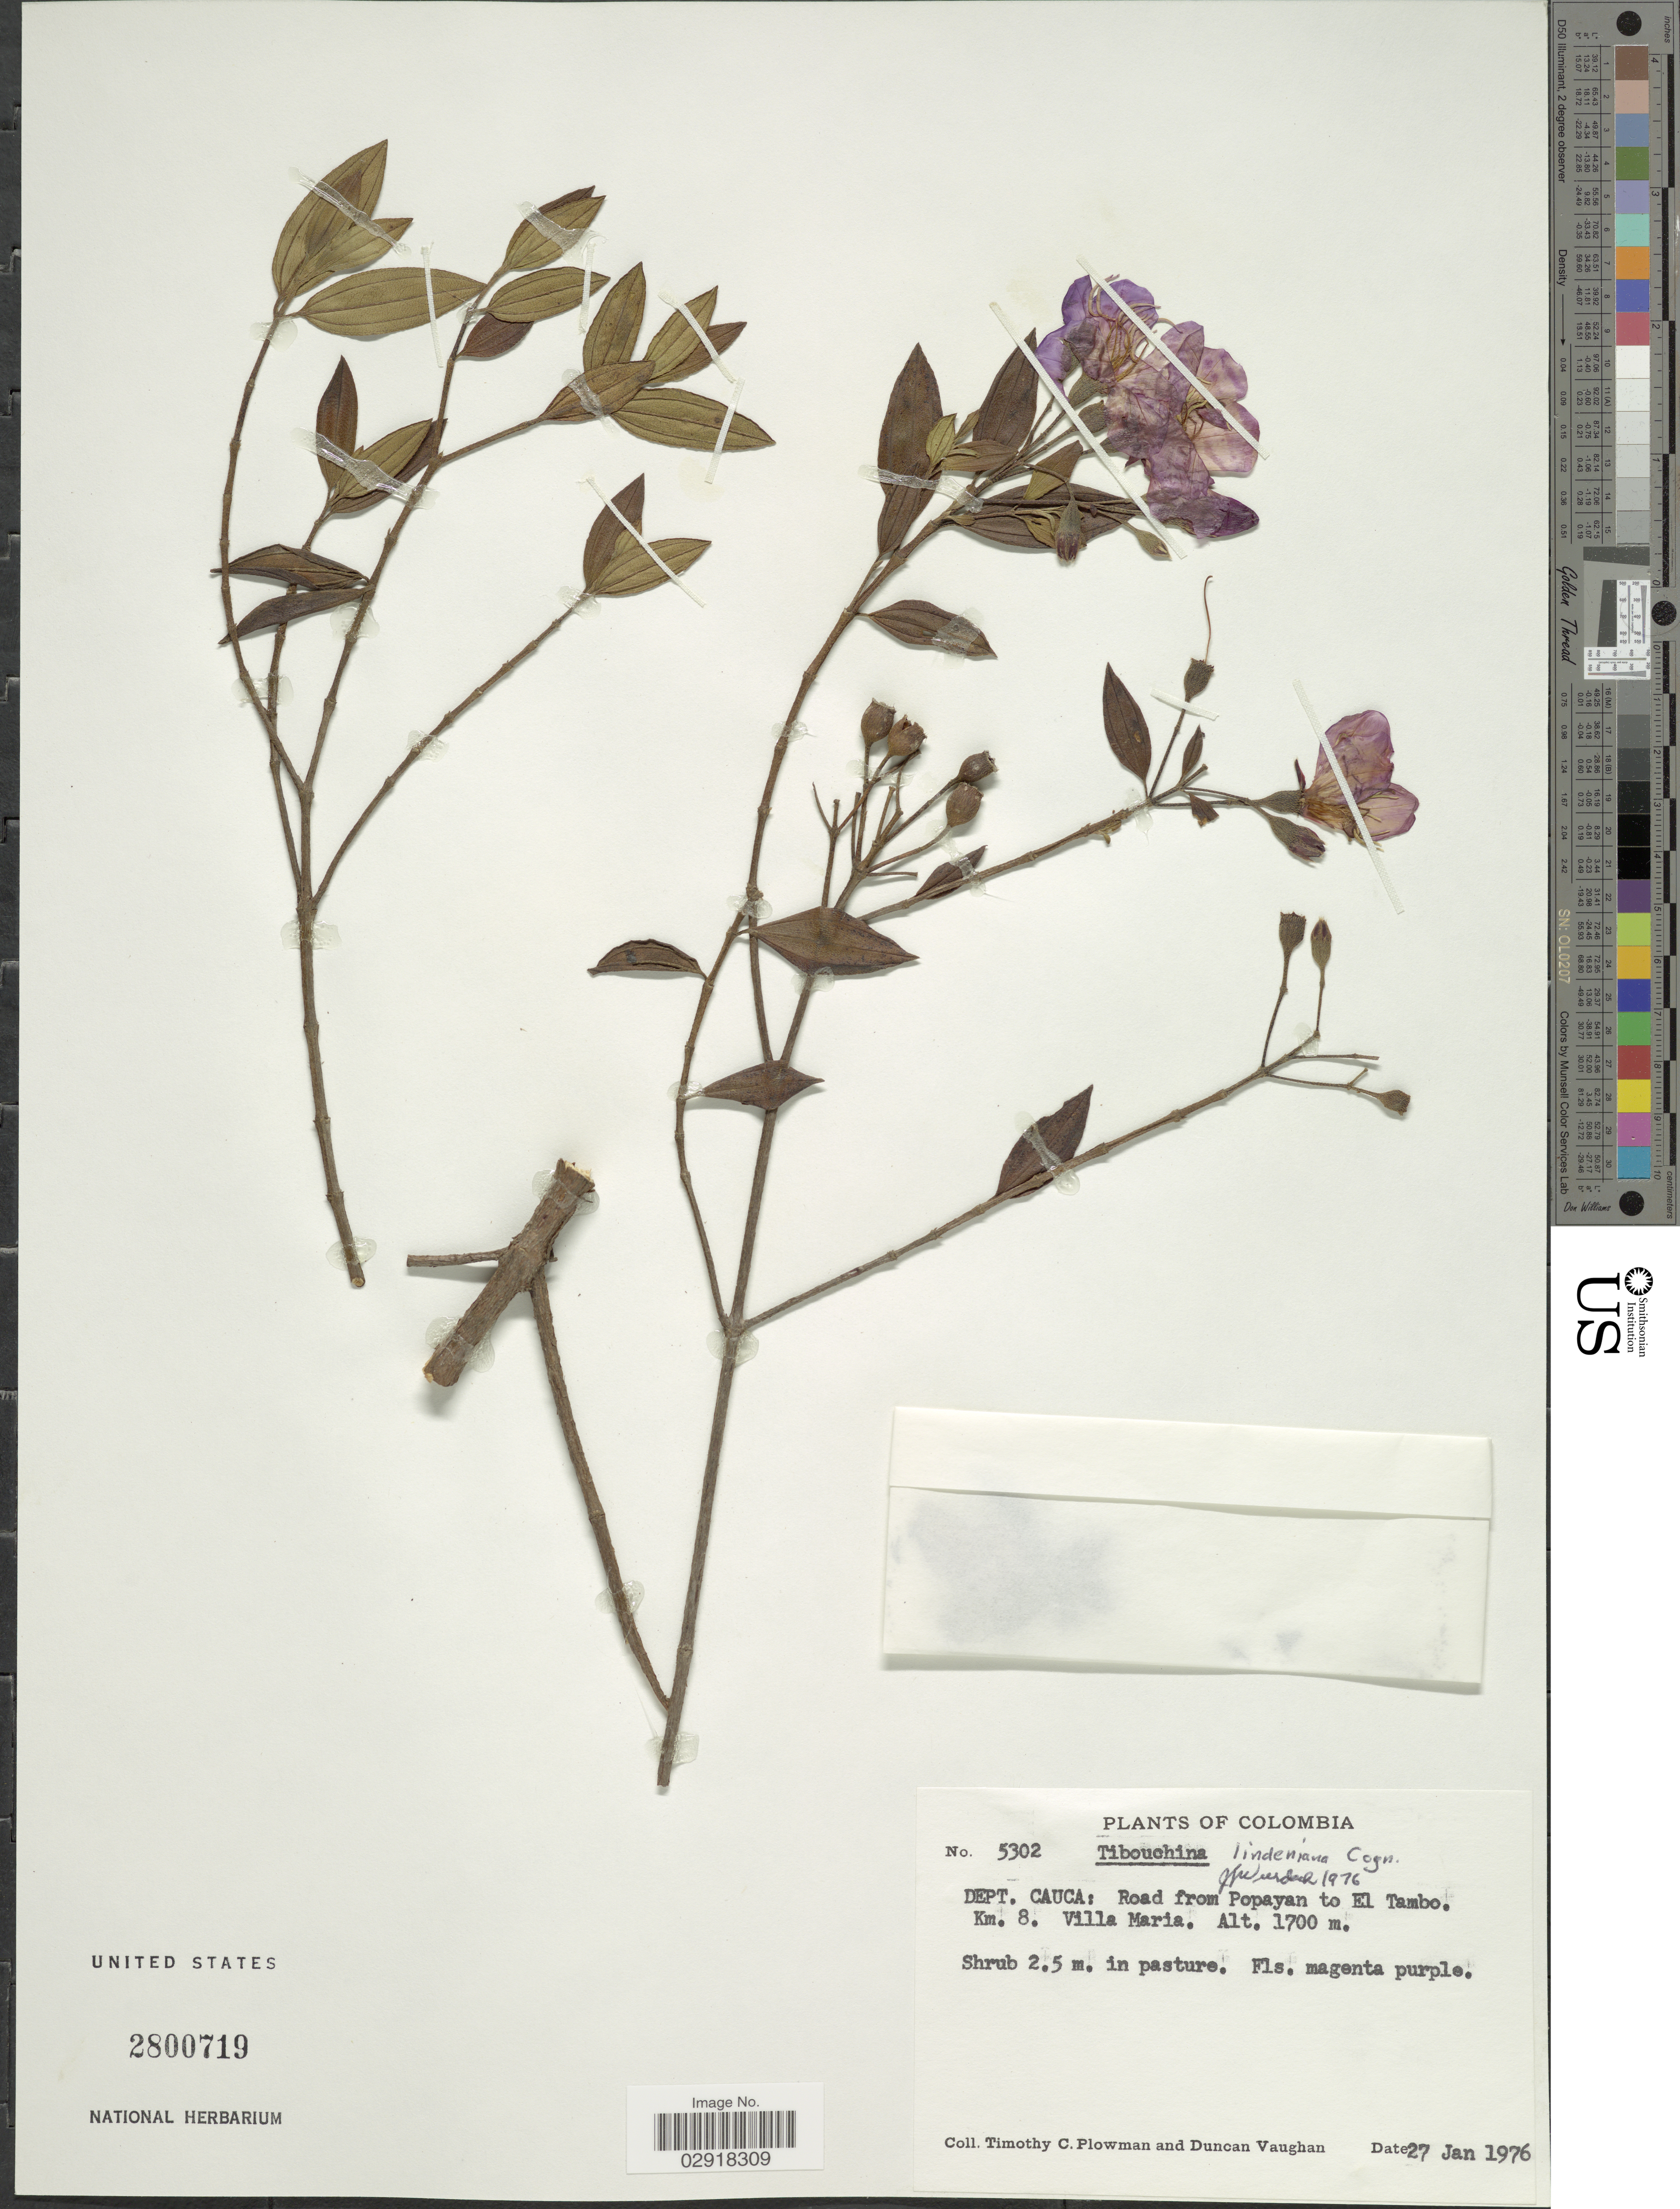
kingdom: Plantae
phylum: Tracheophyta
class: Magnoliopsida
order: Myrtales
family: Melastomataceae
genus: Pleroma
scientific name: Pleroma martiale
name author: (Cham.) Triana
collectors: T. Plowman & D. Vaughan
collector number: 5302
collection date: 1976-01-27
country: Colombia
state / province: Cauca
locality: Dept. Cauca, Road from Popayan to El Tambo, Km. 8, Villa Maria.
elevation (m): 1700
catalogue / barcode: US 2800719